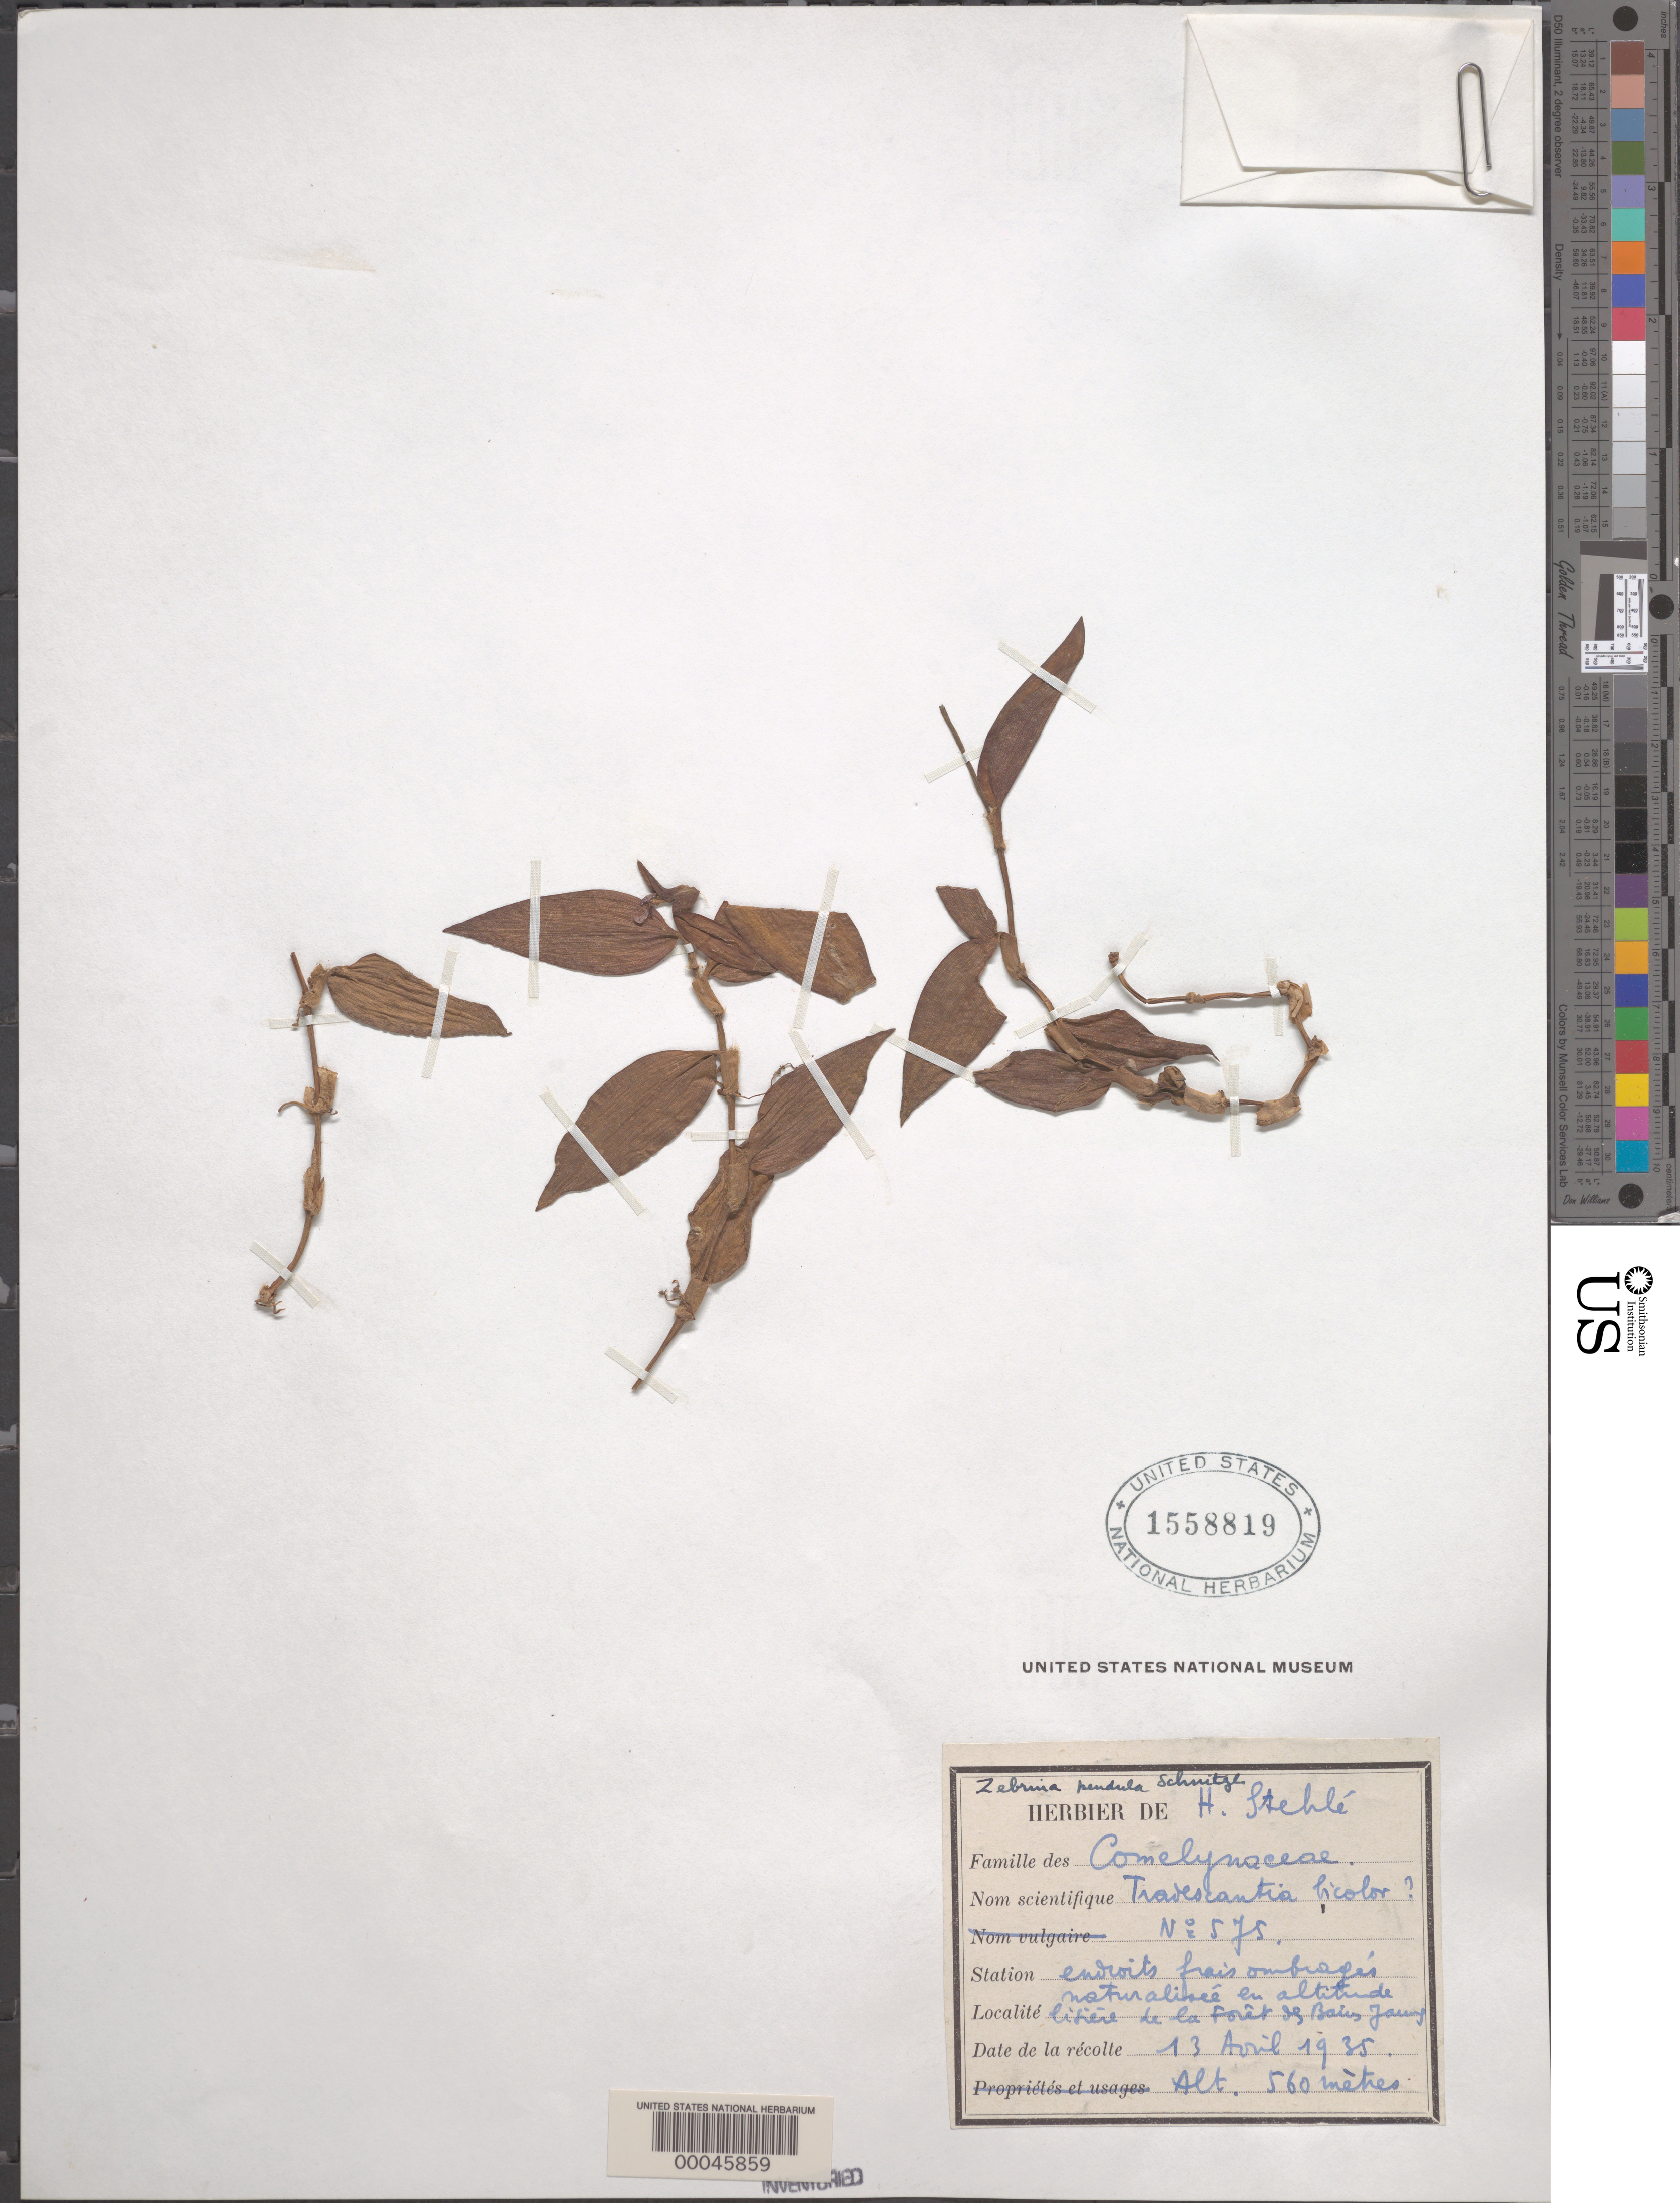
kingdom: Plantae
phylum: Tracheophyta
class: Liliopsida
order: Commelinales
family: Commelinaceae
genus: Tradescantia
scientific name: Tradescantia zebrina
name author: Bosse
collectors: H. Stehlé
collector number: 575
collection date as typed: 13 Apr 1935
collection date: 1935-04-13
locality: "leeward islands"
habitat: Forest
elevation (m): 560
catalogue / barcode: US 1558819